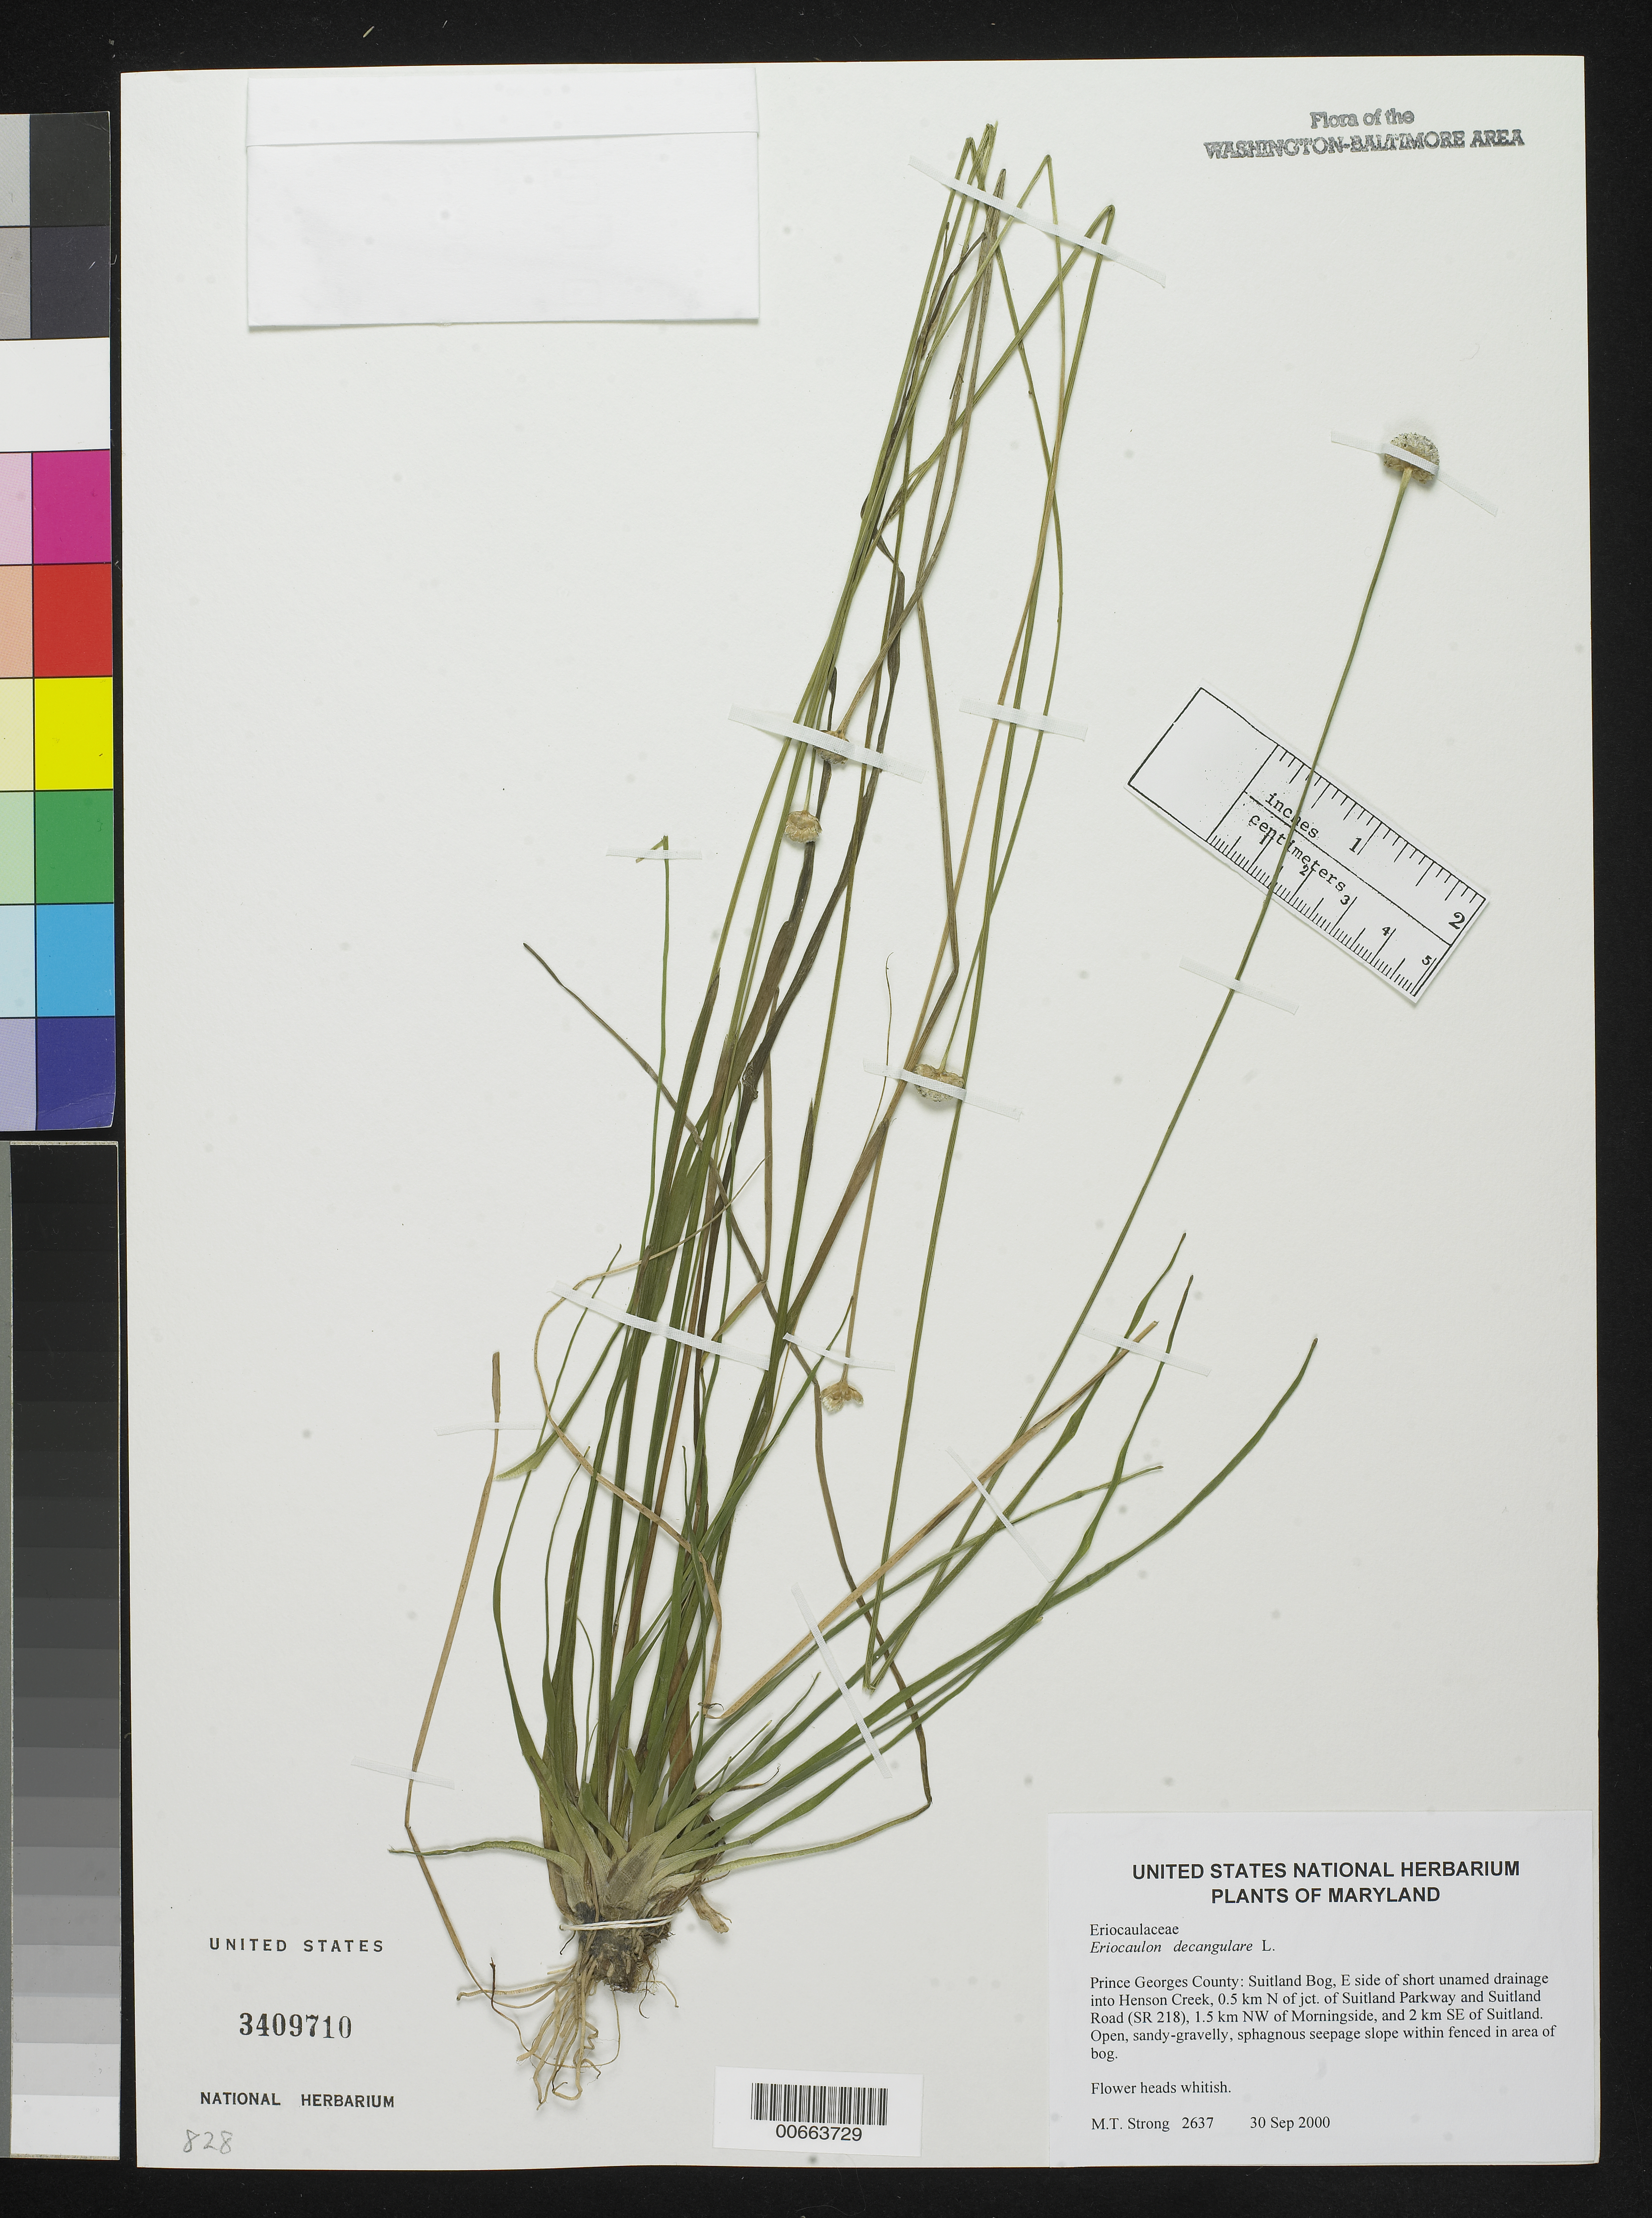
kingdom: Plantae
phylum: Tracheophyta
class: Liliopsida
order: Poales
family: Eriocaulaceae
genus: Eriocaulon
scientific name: Eriocaulon decangulare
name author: L.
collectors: M. T. Strong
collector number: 2637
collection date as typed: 30 Sep 2000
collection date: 2000-09-30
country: United States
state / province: Maryland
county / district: Prince George's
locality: Suitland Bog, E side of short unamed drainage into Henson Creek, 0.5 km N of jct. of Suitland Parkway and Suitland Road (SR 218), 1.5 km NW of Morningside, and 2 km SE of Suitland.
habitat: Open, gravelly, sphagnous seepage slope within fenced in area of bog.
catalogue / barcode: US 3409710